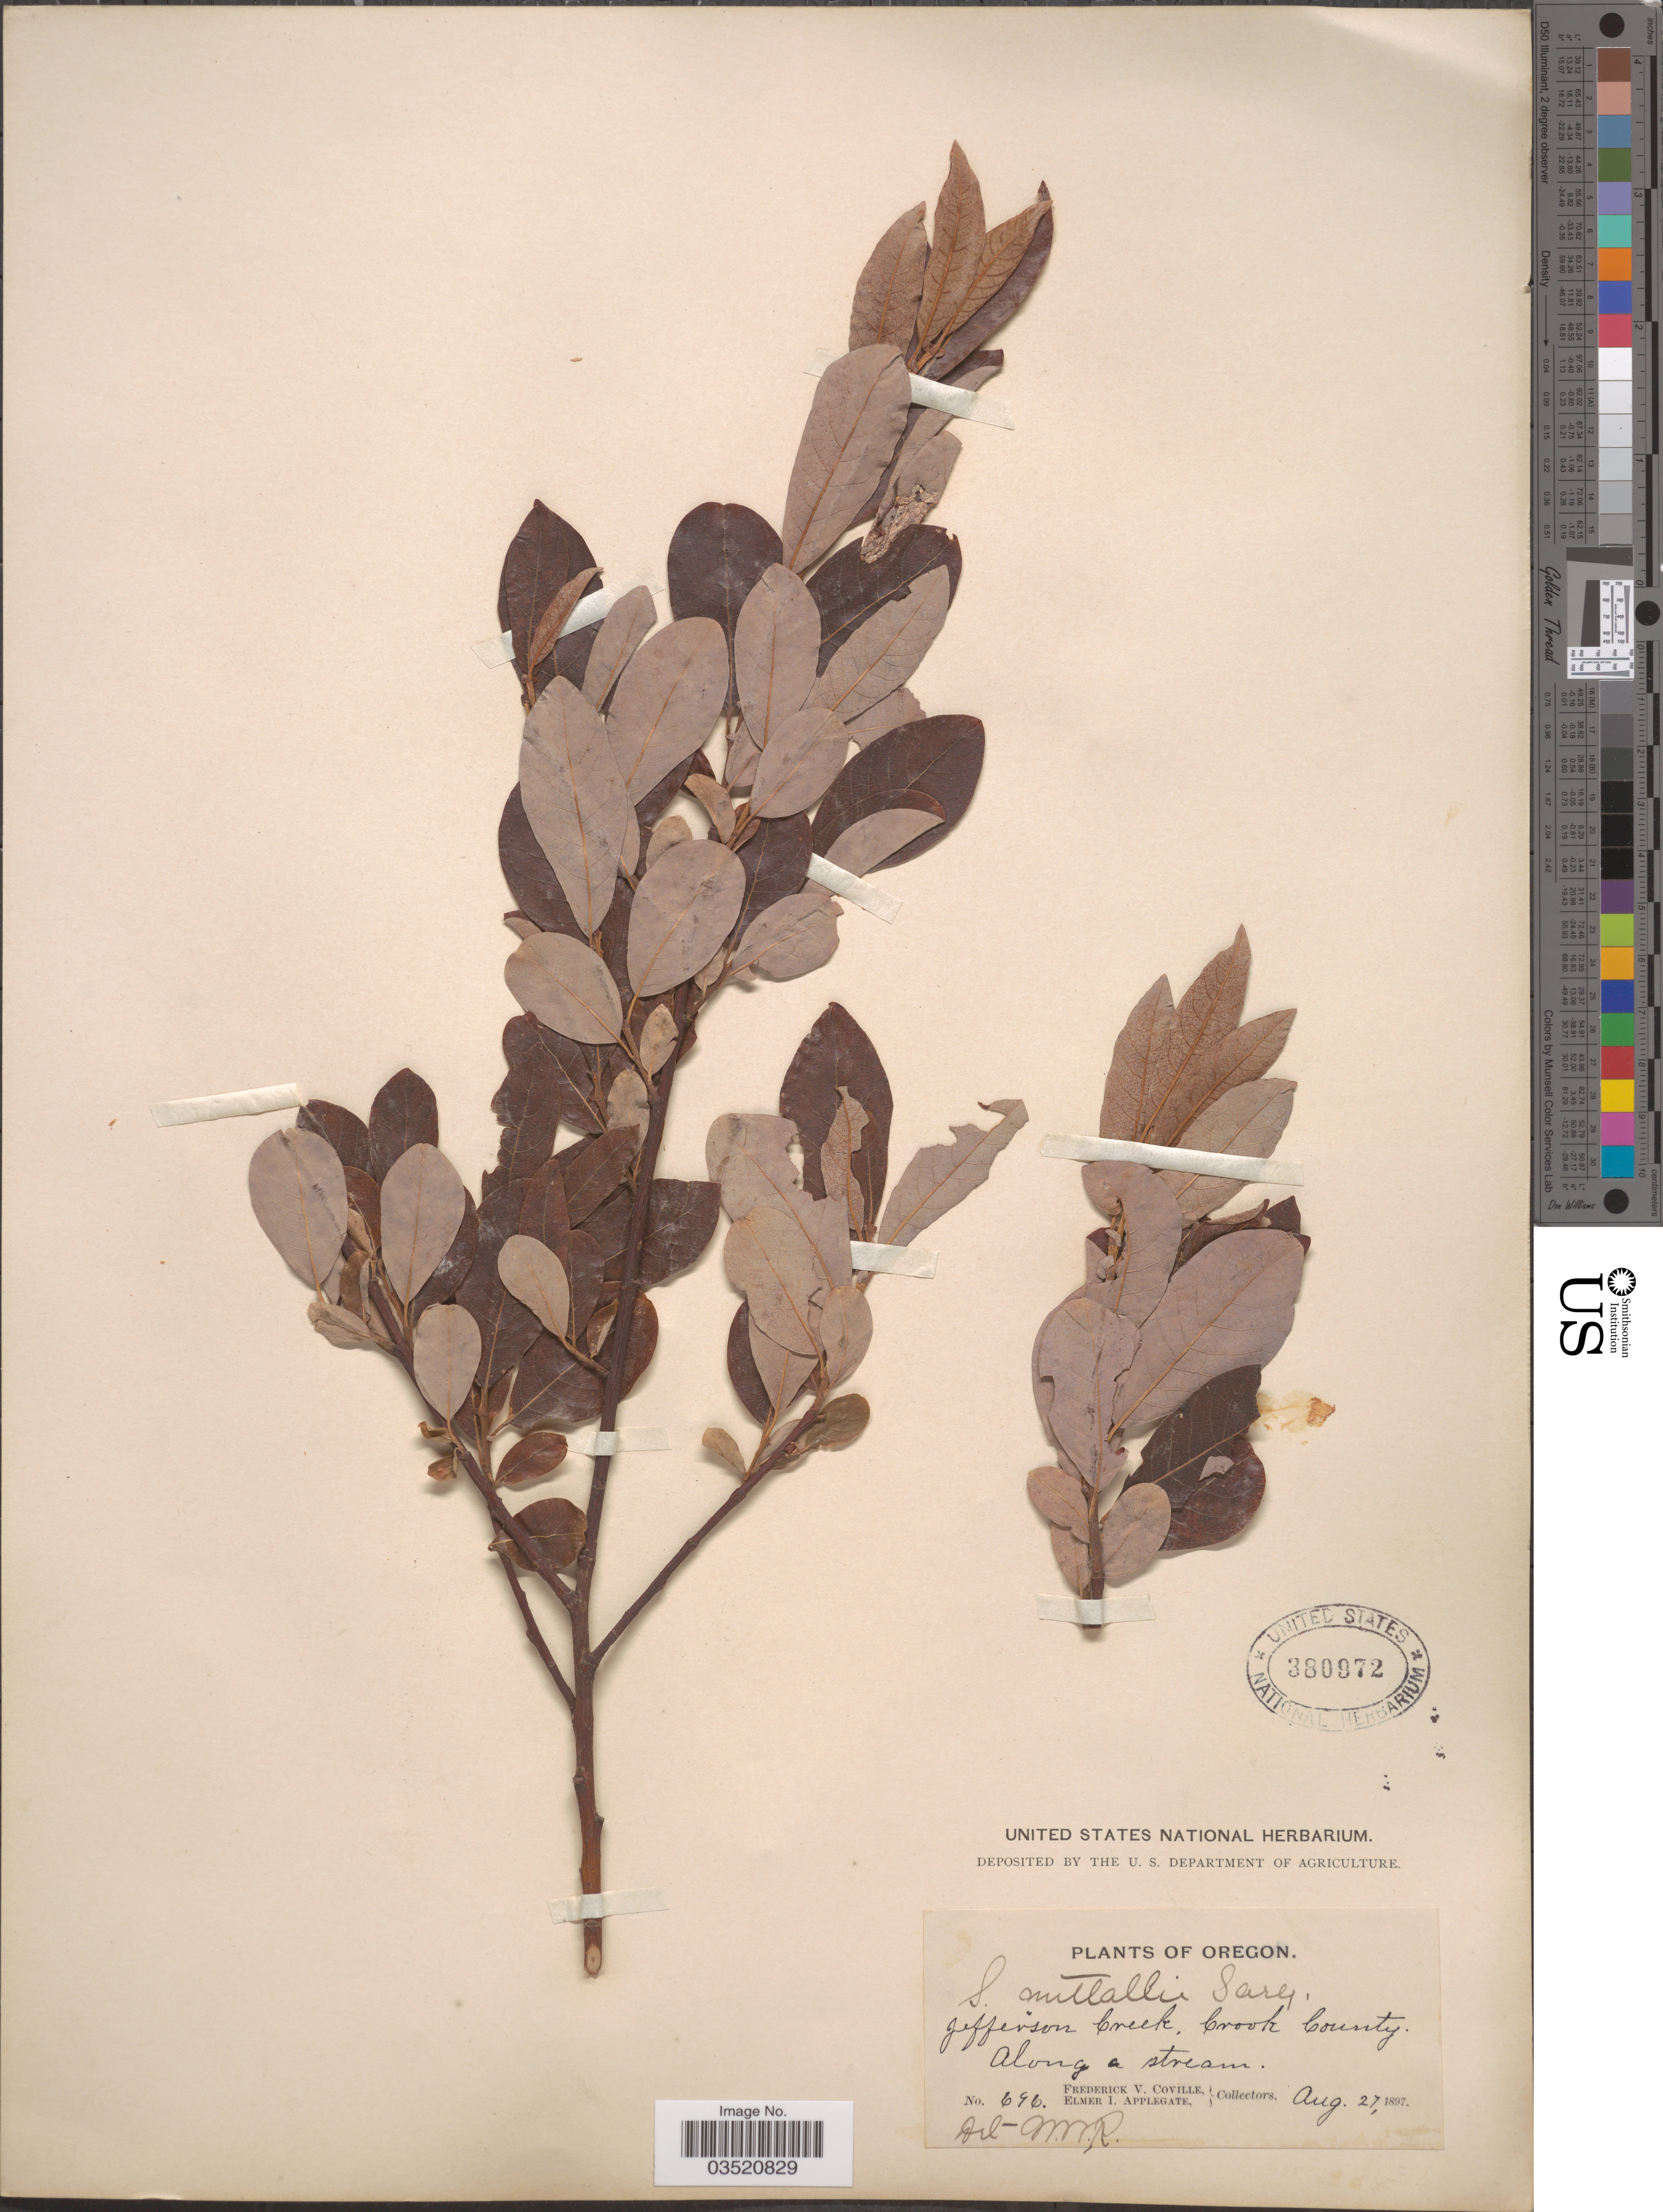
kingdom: Plantae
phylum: Tracheophyta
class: Magnoliopsida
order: Malpighiales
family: Salicaceae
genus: Salix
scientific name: Salix scouleriana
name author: Barratt ex Hook.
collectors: F. V. Coville & E. I. Applegate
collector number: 696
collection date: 1897-08-27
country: United States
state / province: Oregon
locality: Jefferson Creek, Crook County.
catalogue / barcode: US 380972